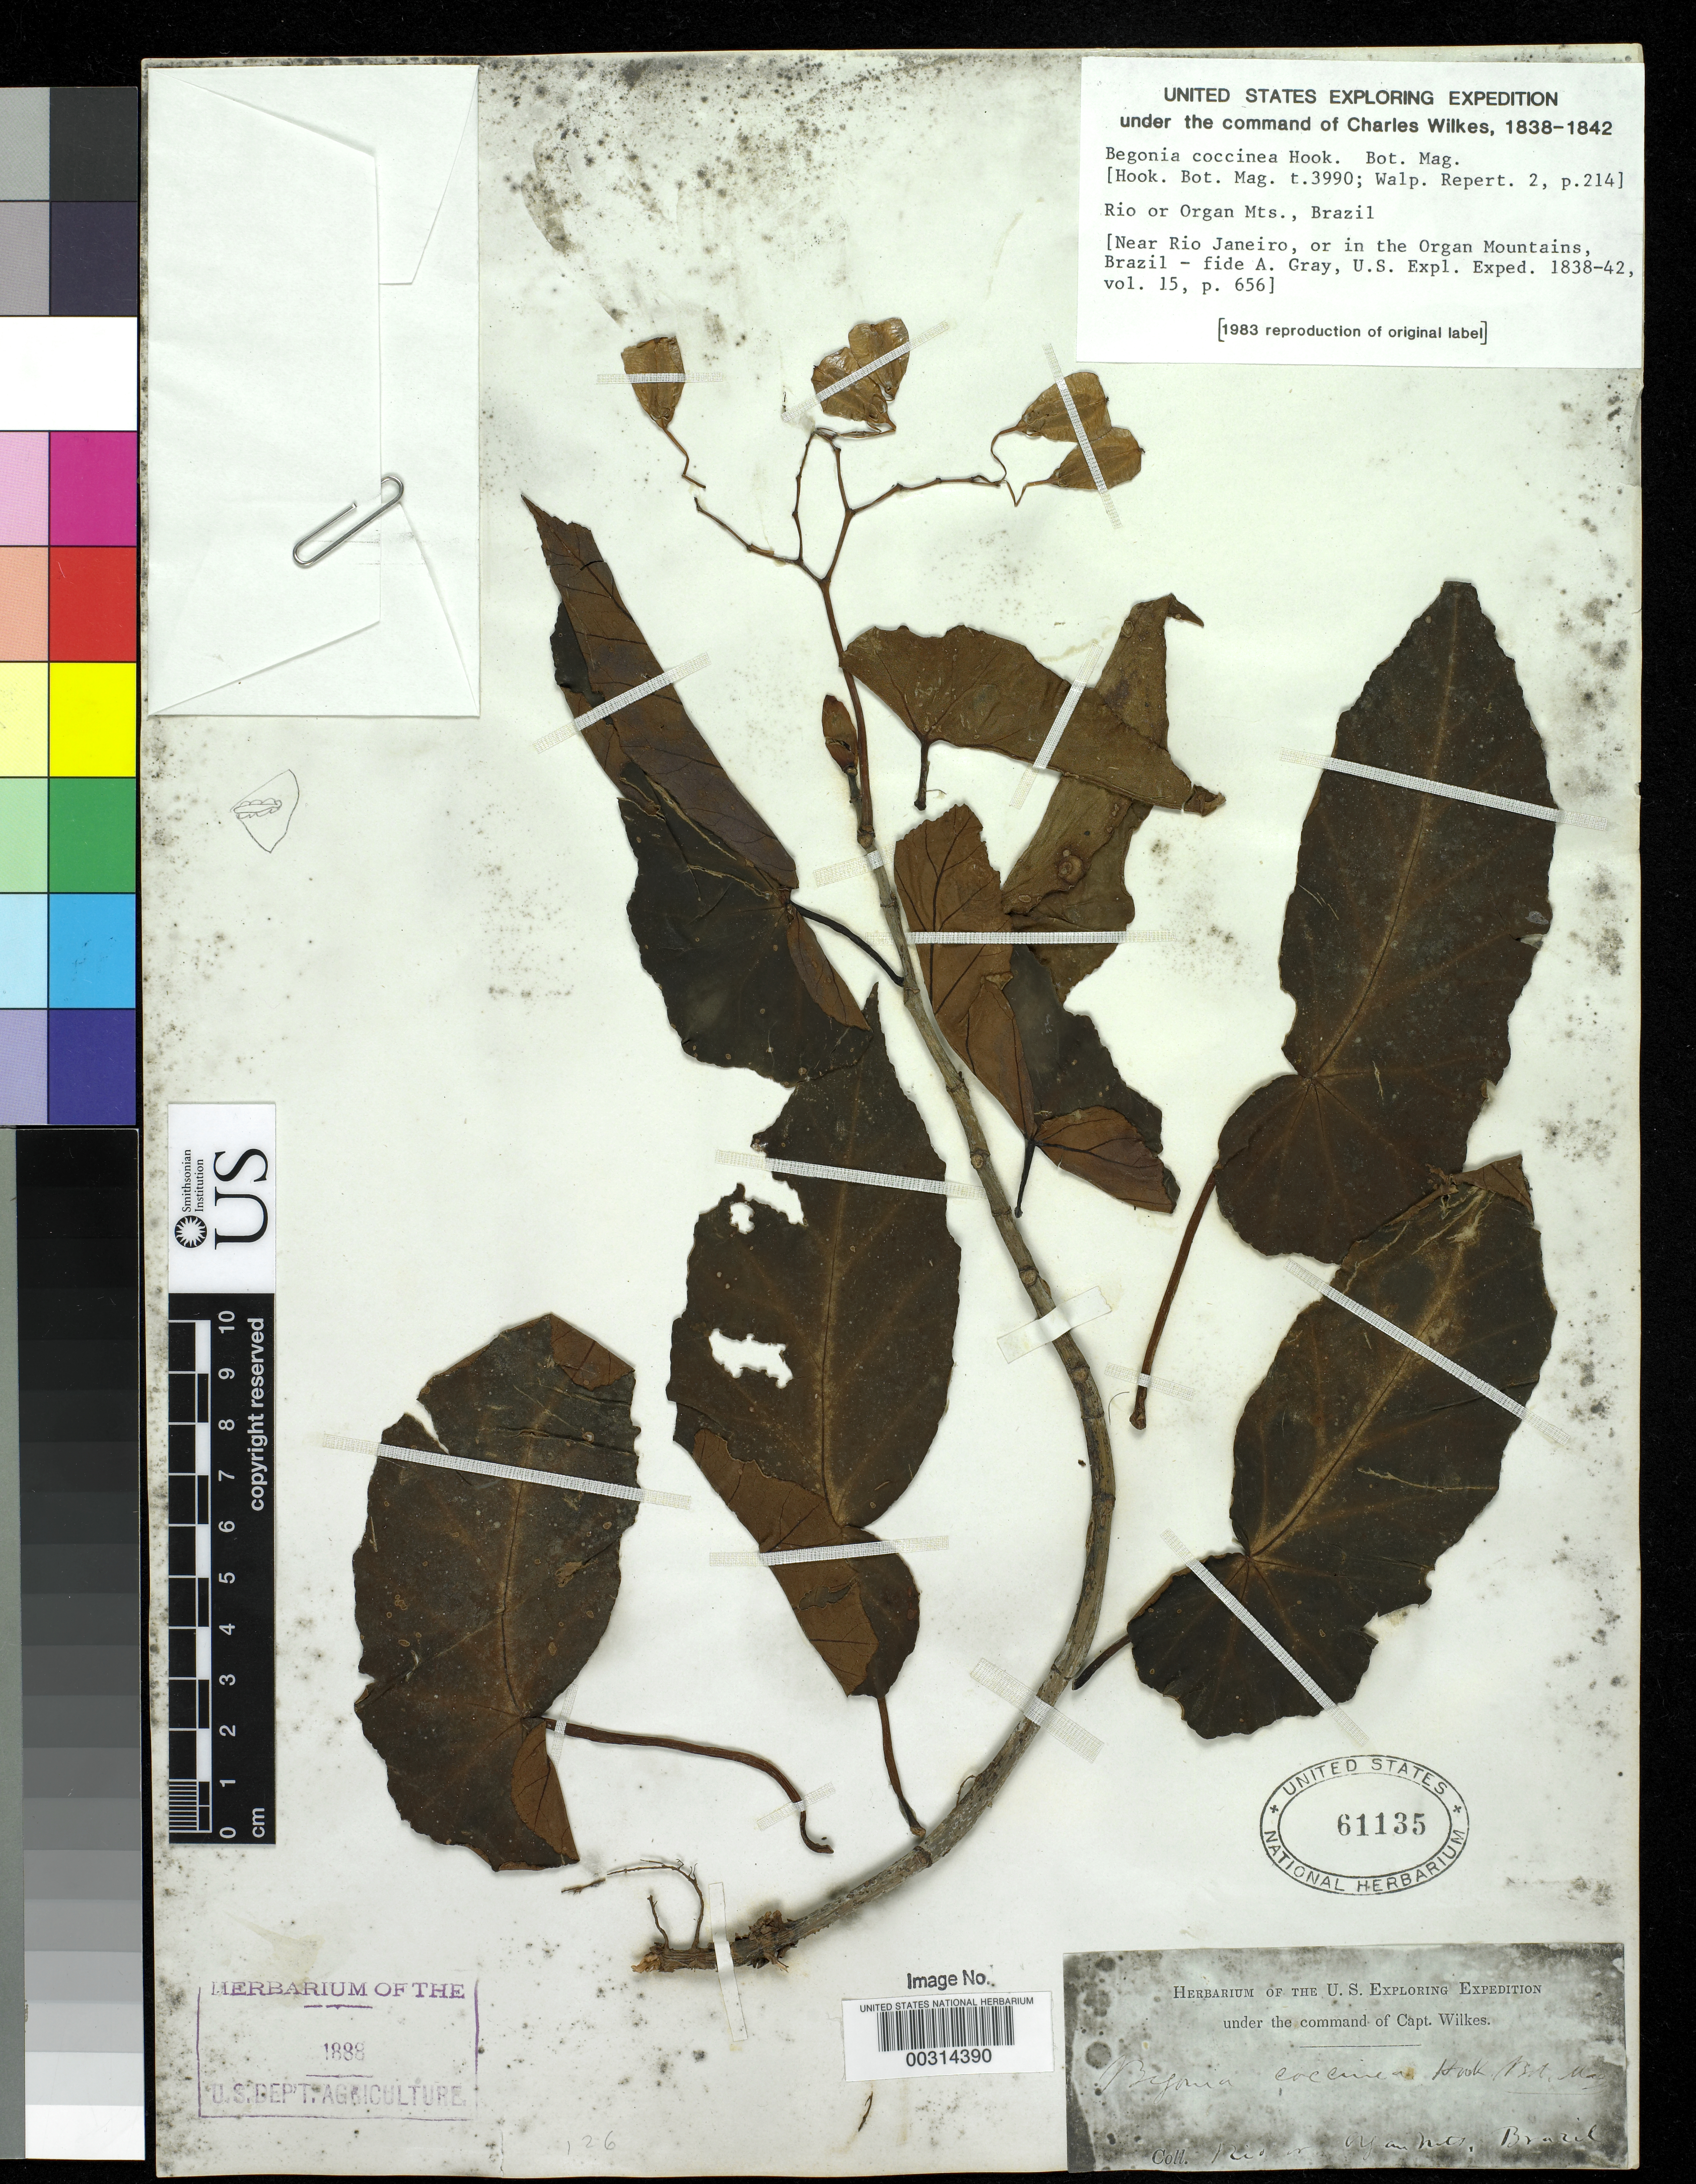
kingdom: Plantae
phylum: Tracheophyta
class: Magnoliopsida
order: Cucurbitales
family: Begoniaceae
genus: Begonia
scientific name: Begonia coccinea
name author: Hook.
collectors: Wilkes Explor. Exped.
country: Brazil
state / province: Rio de Janeiro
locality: Organ mountains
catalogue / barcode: US 61135